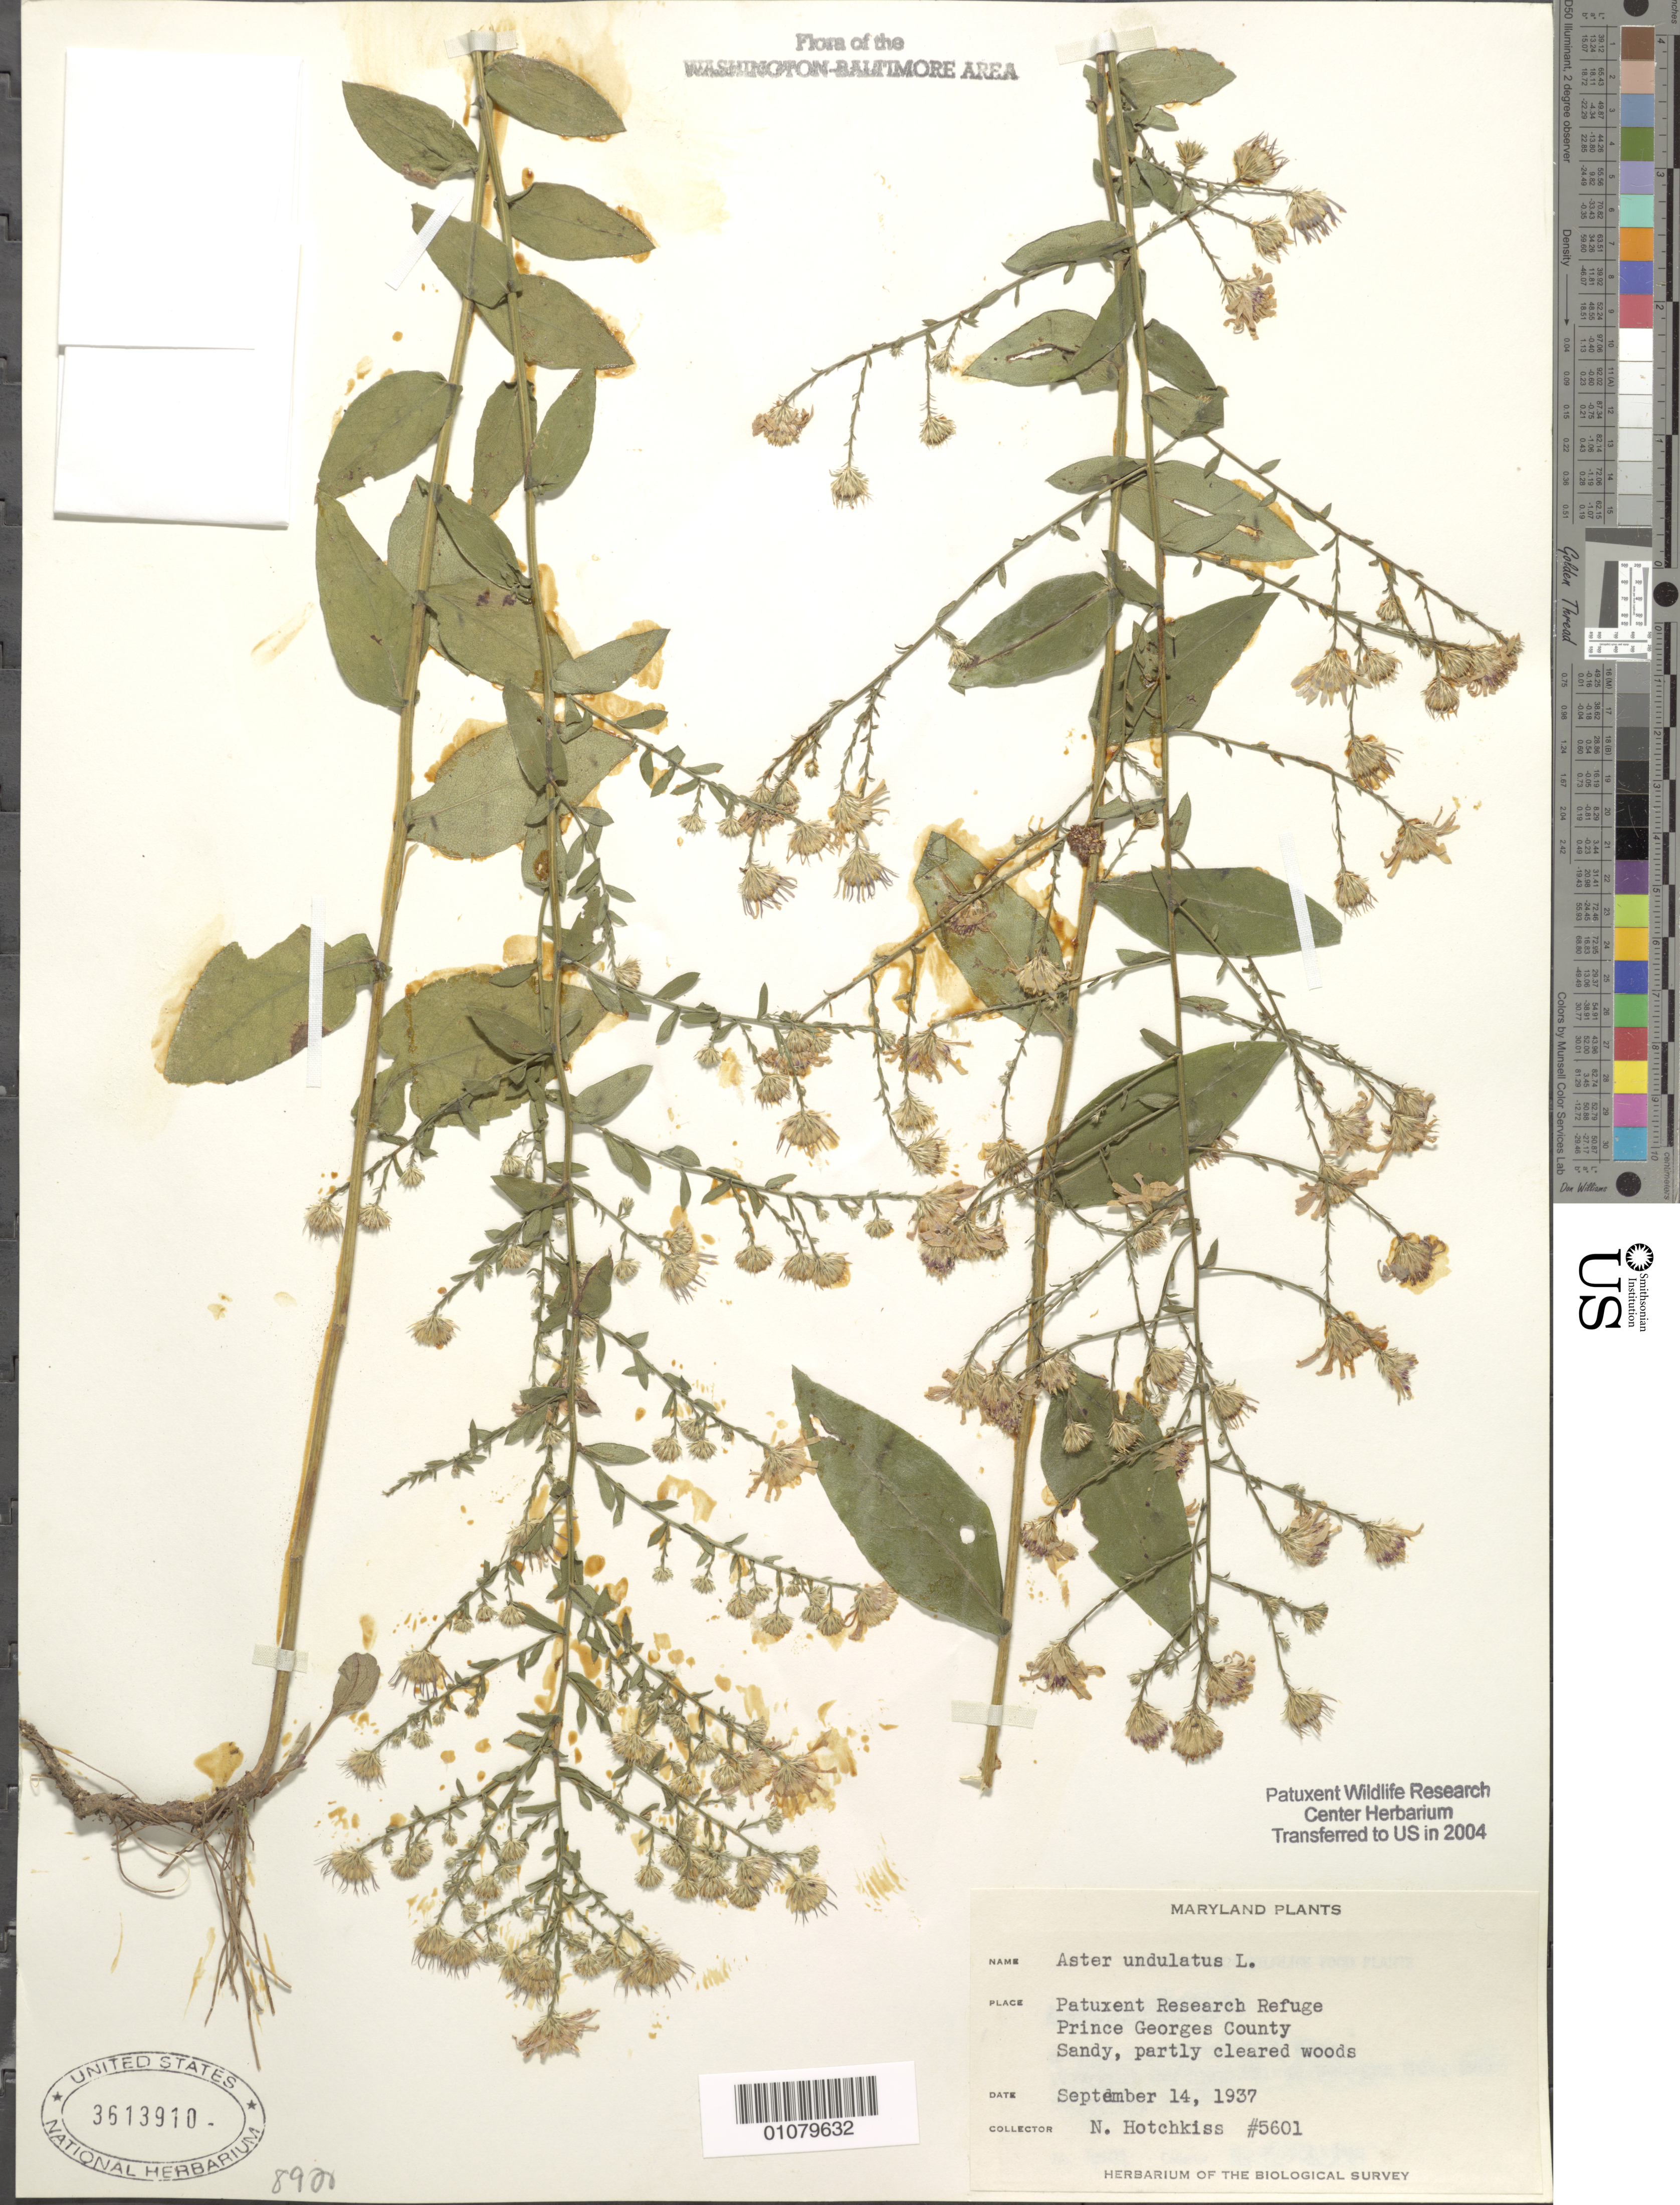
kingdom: Plantae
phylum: Tracheophyta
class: Magnoliopsida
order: Asterales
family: Asteraceae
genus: Symphyotrichum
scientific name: Symphyotrichum undulatum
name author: (L.) G.L. Nesom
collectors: N. Hotchkiss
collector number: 5601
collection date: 1937-09-14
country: United States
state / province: Maryland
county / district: Prince George's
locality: Patuxent Wildlife Refuge.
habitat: Sandy, partly cleared woods.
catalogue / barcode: US 3613910